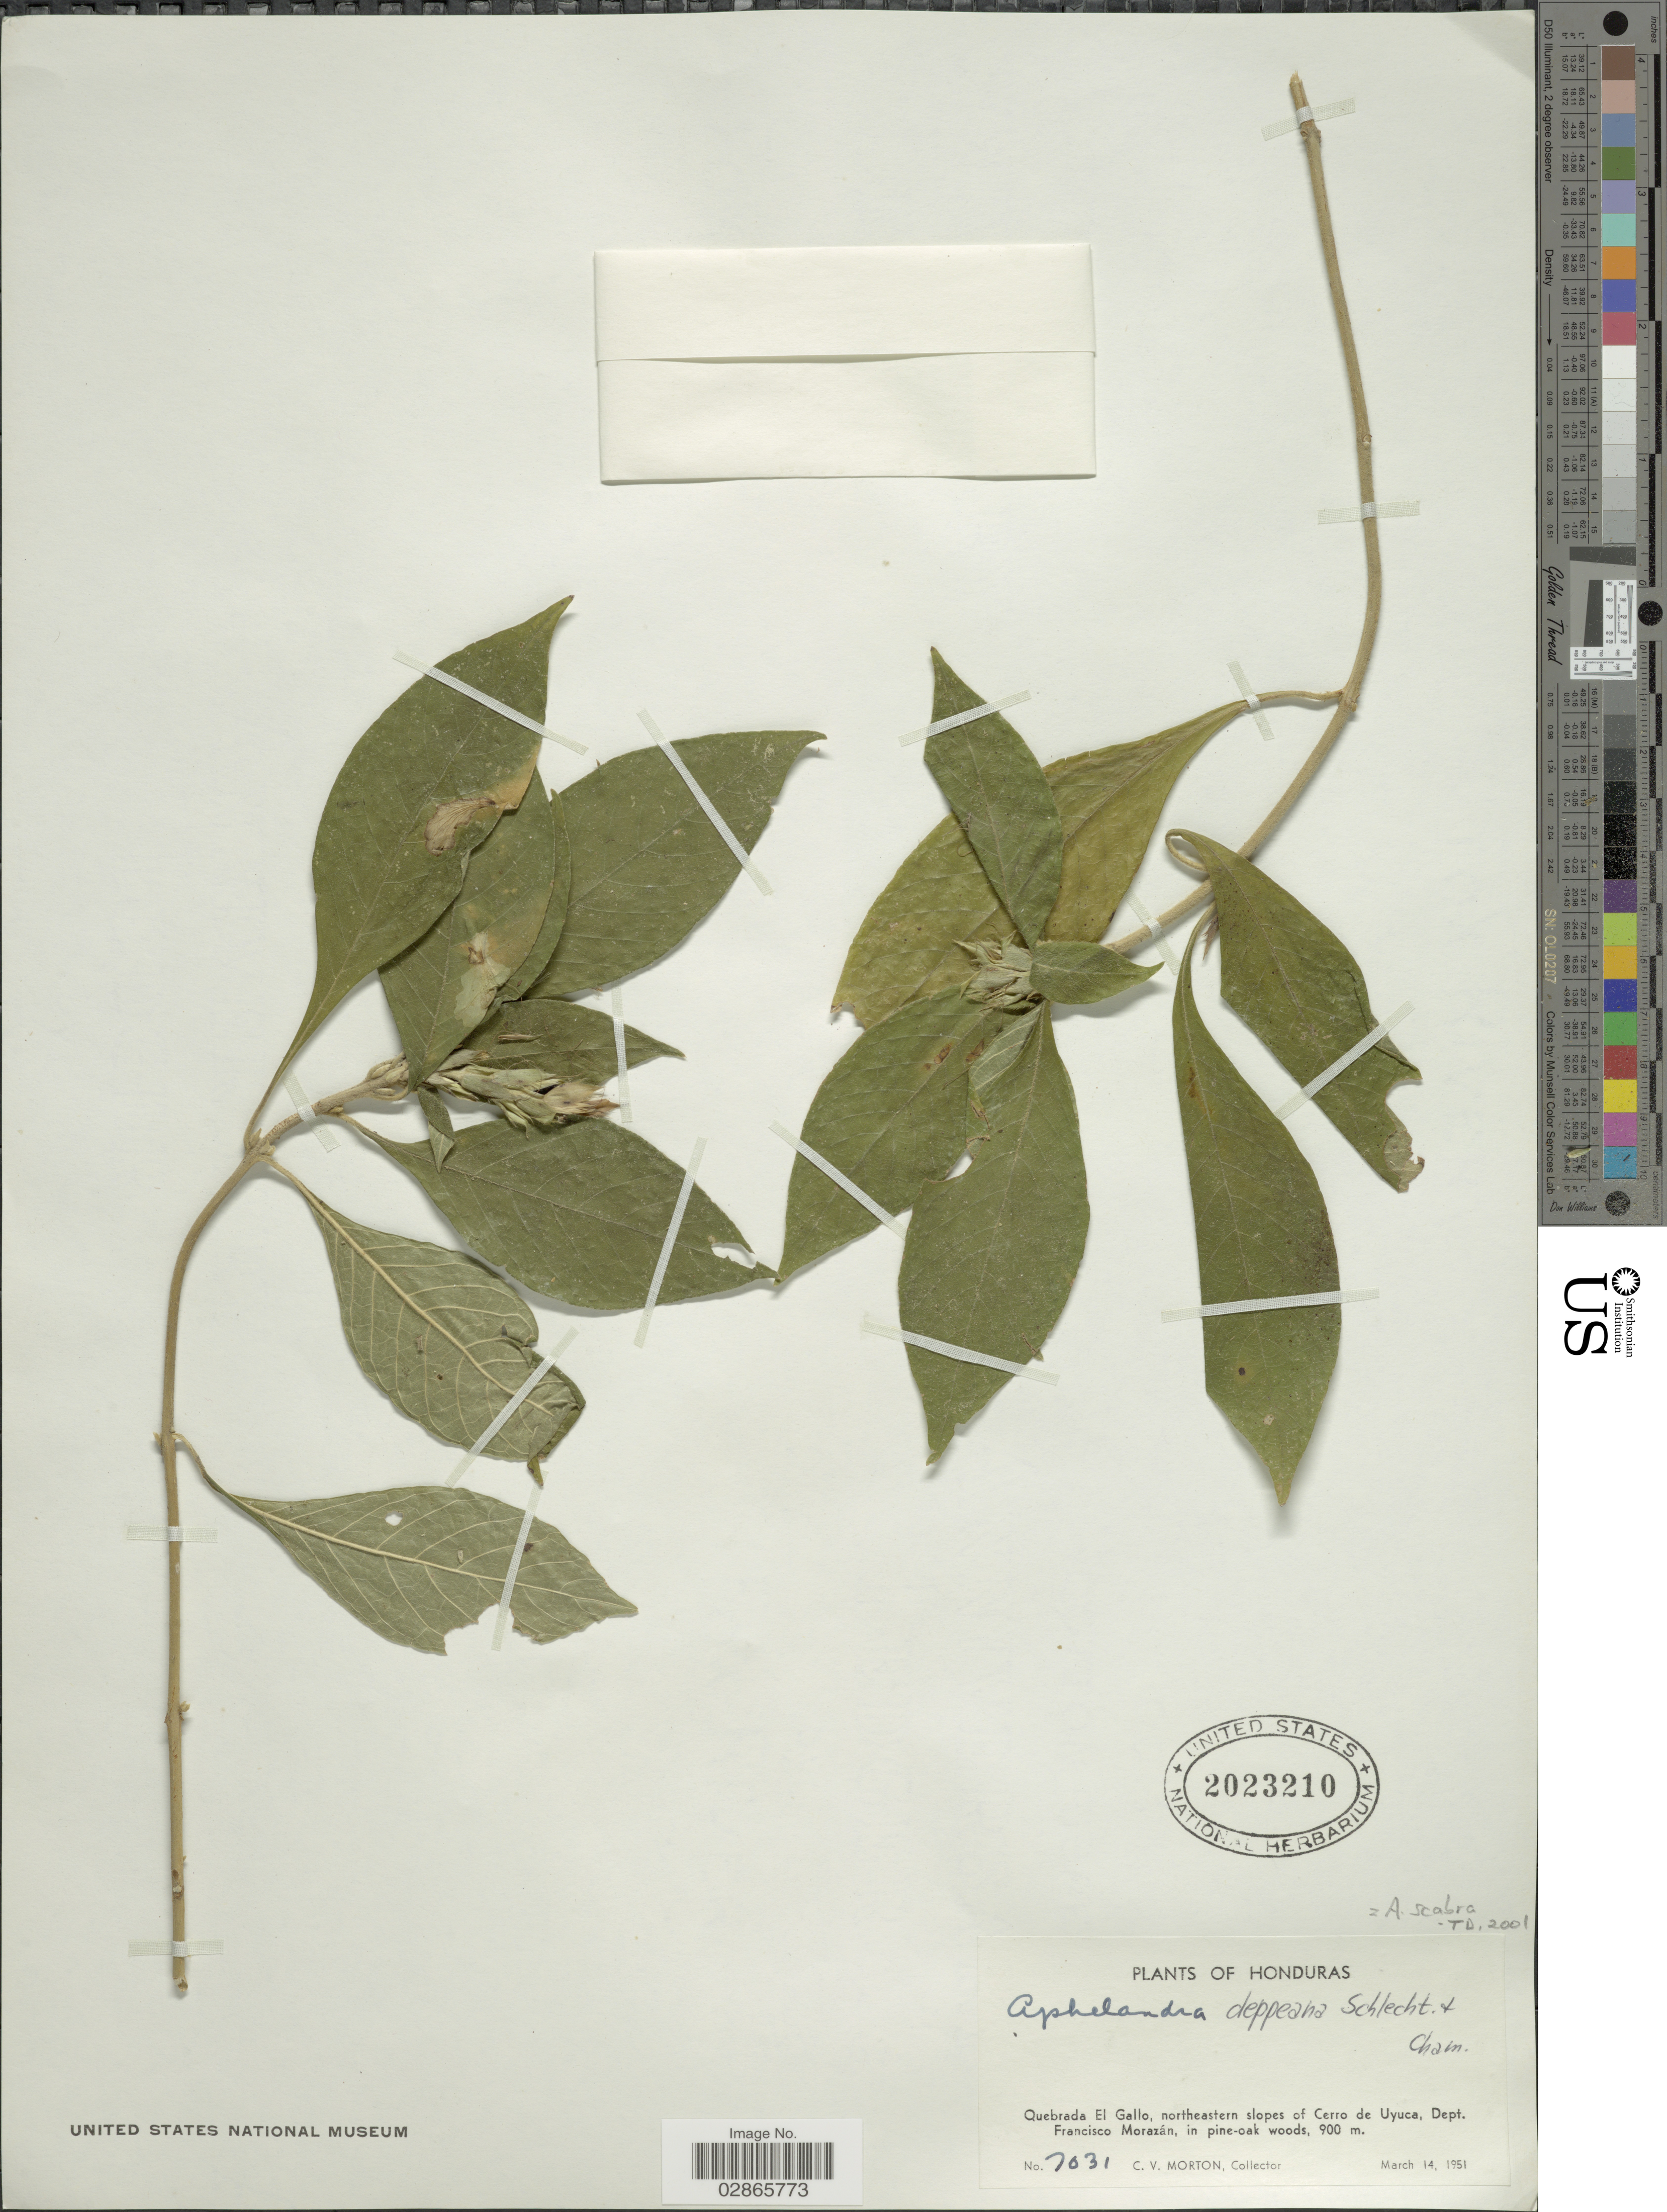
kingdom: Plantae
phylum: Tracheophyta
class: Magnoliopsida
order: Lamiales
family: Acanthaceae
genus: Aphelandra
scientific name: Aphelandra deppeana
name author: Schltdl. & Cham.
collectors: C. V. Morton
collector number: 7031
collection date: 1951-03-14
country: Honduras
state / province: Fco. Morazán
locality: Quebrada El Gallo, northeastern slopes of Cerro de Uyuca, Dept. Francisco Morazán.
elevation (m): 900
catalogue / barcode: US 2023210